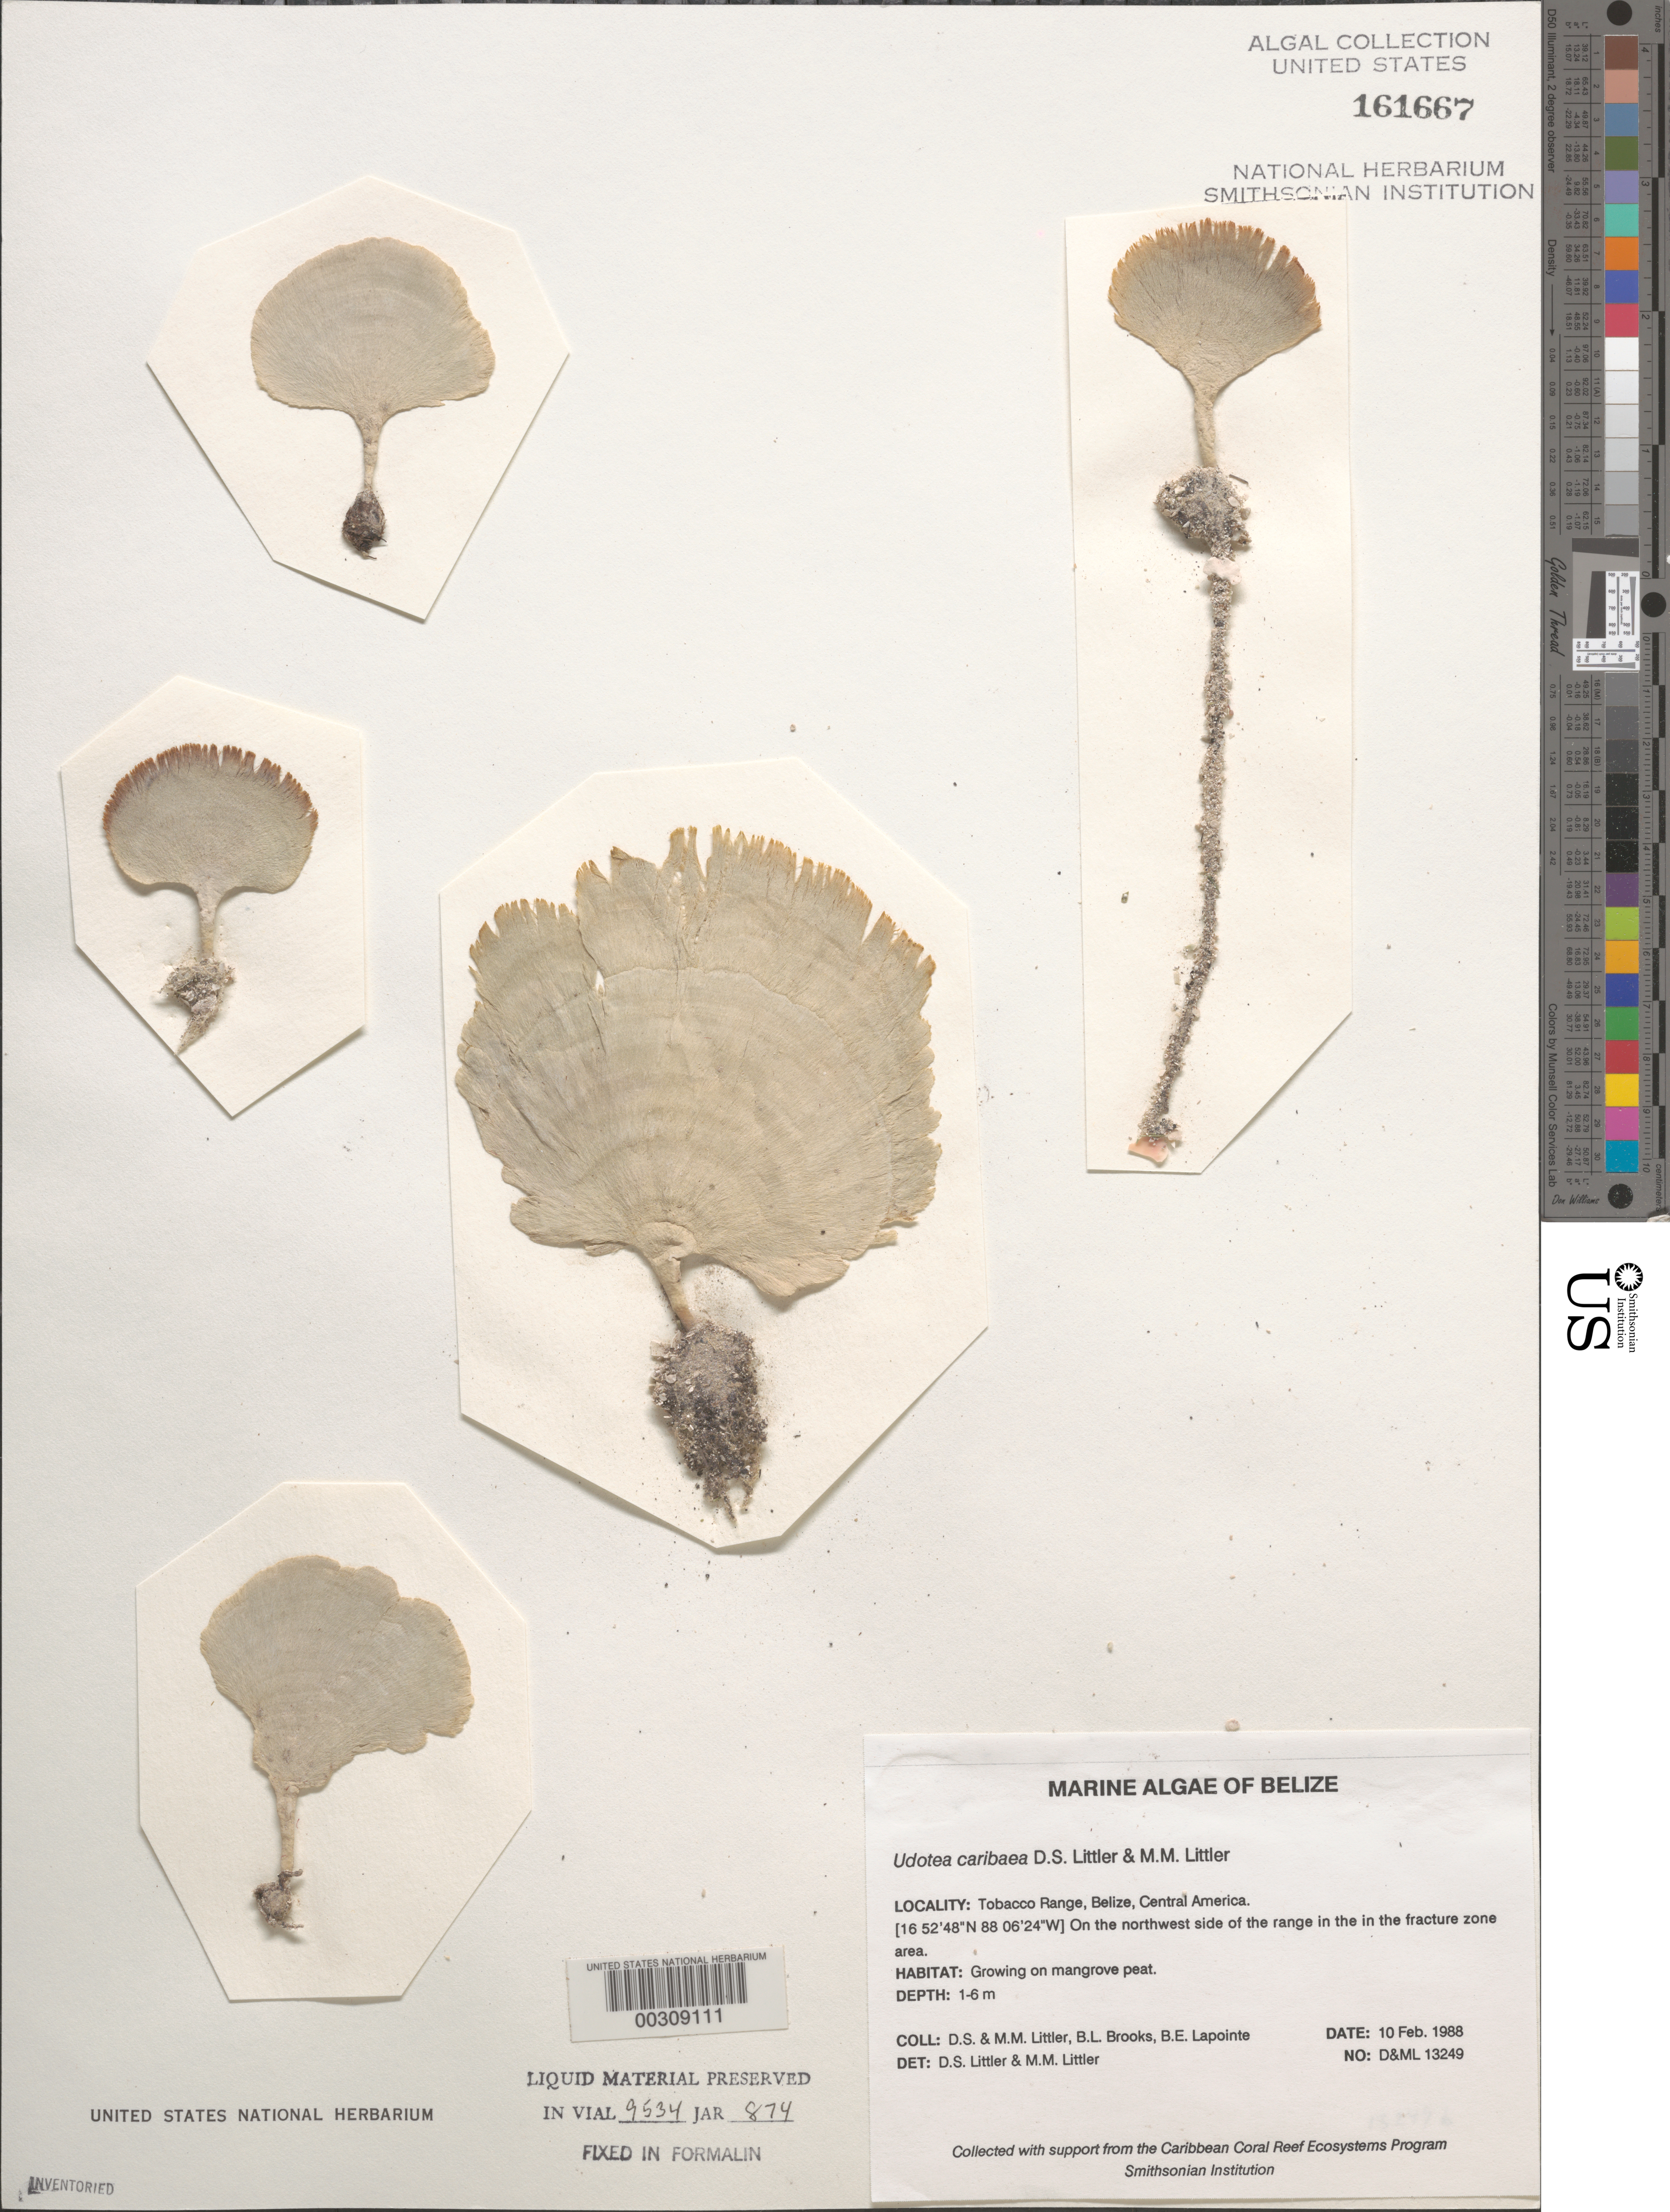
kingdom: Plantae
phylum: Chlorophyta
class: Ulvophyceae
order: Bryopsidales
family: Udoteaceae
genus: Udotea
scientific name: Udotea caribaea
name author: D.S. Littler & Littler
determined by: Littler, D. S.; Littler, M. M.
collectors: D. S. Littler, M. M. Littler, B. Brooks & B. Lapointe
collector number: D&ML 13249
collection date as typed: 10 Feb 1988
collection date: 1988-02-10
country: Belize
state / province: Stann Creek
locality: Tobacco Range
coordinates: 16 52.8'N, 88 06.4'W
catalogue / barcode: US 161667